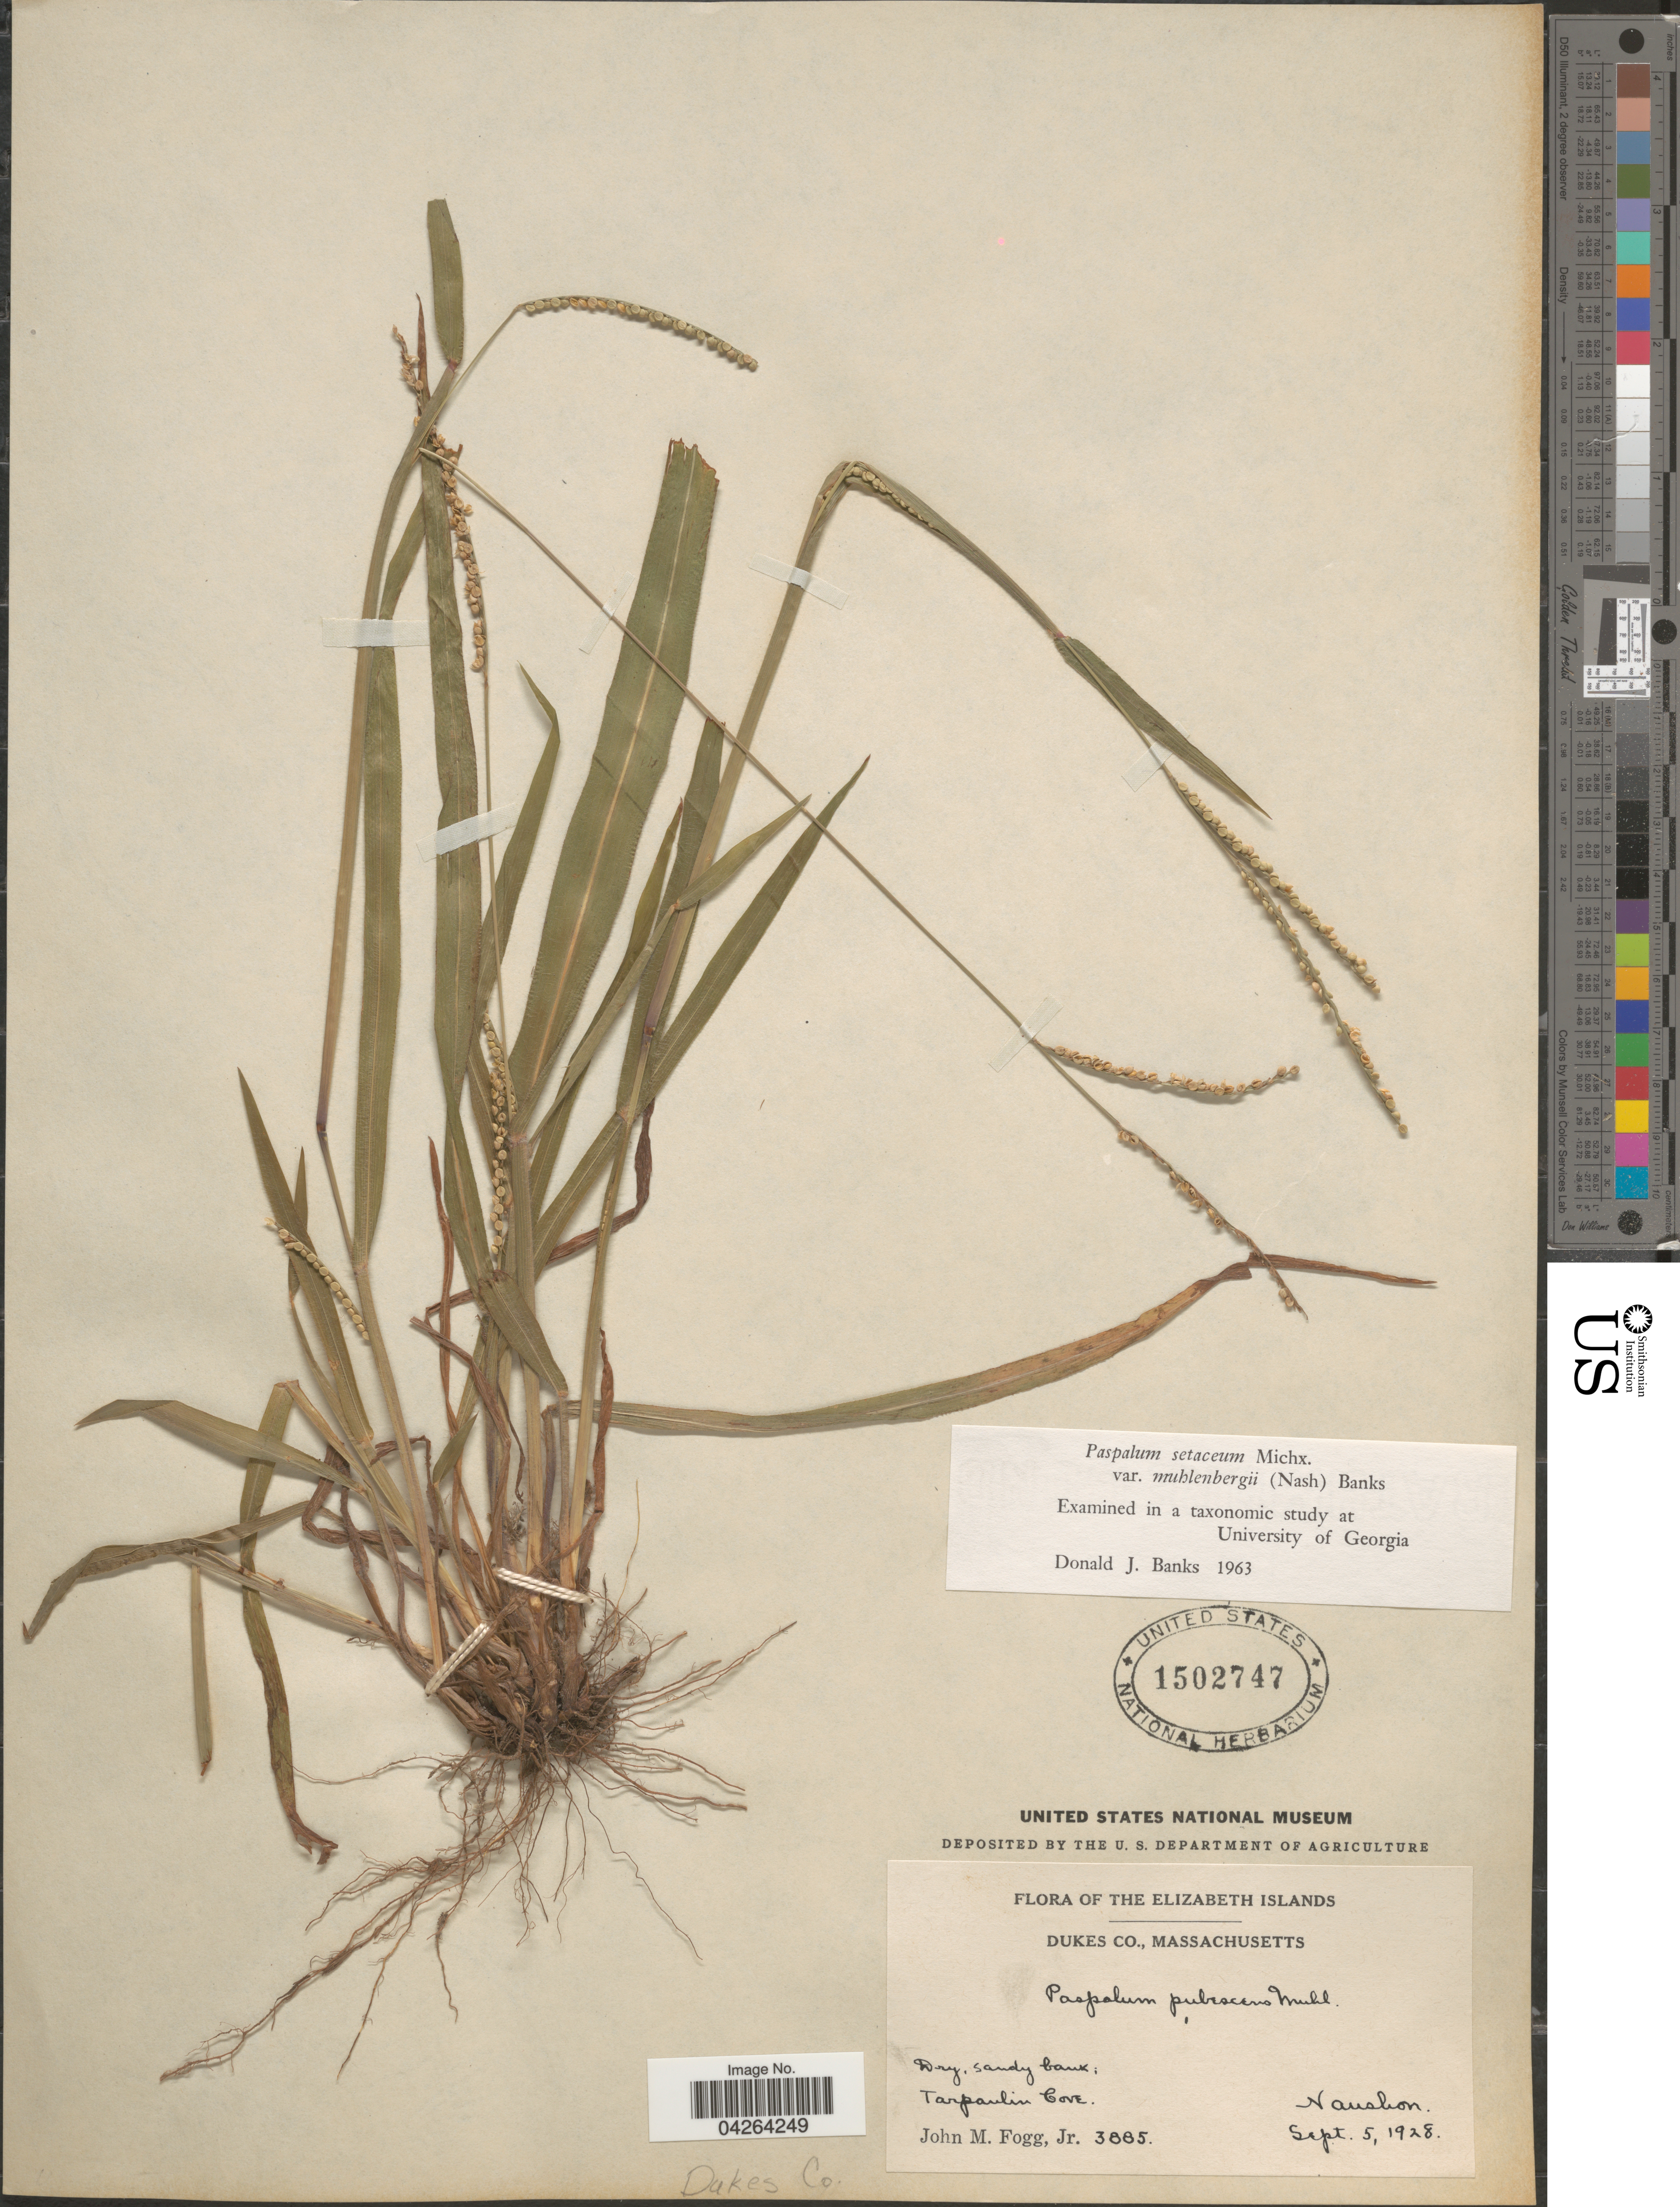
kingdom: Plantae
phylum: Tracheophyta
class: Liliopsida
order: Poales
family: Poaceae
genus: Paspalum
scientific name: Paspalum setaceum var. muhlenbergii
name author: (Nash) D.J. Banks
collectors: J. Fogg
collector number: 3885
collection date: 1928-09-05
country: United States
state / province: Massachusetts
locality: The Elizabeth Islands. Dukes Co. Dry, sandybank: Tarpaulin Cove. Naushon.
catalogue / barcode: US 1502747